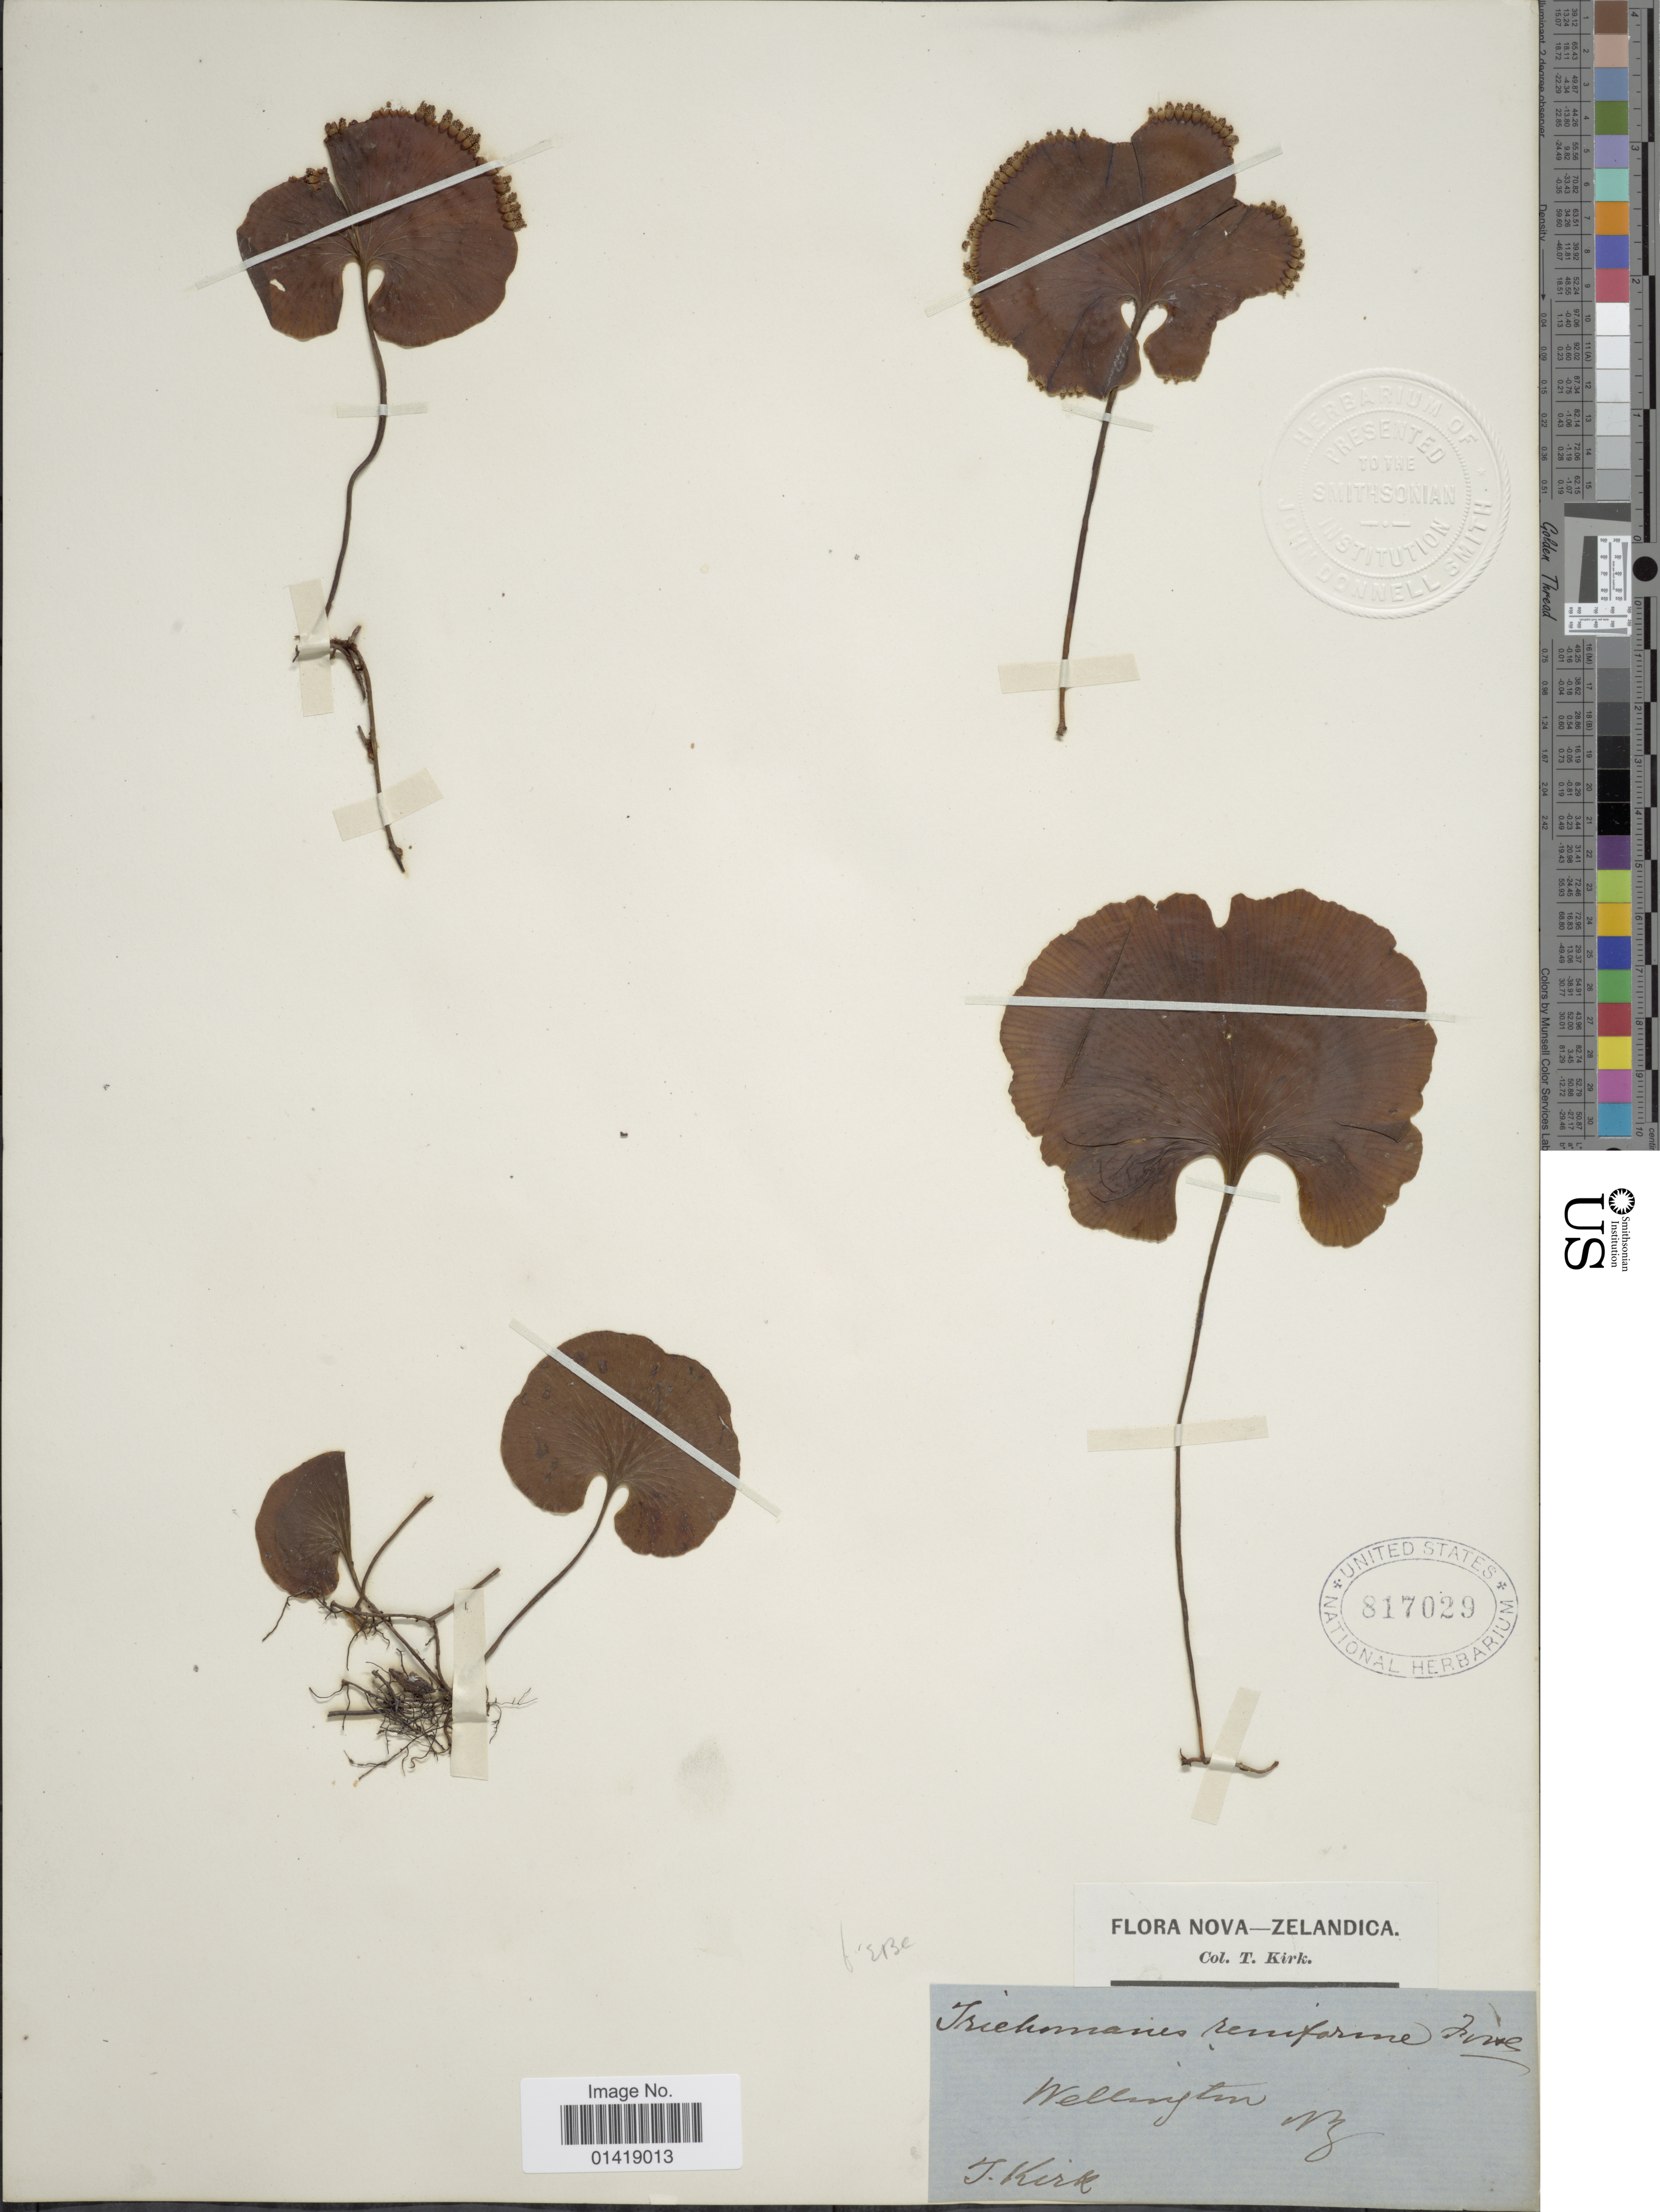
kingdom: Plantae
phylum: Tracheophyta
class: Polypodiopsida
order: Hymenophyllales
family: Hymenophyllaceae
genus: Hymenophyllum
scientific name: Hymenophyllum nephrophyllum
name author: Ebihara & K. Iwats.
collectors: T. Kirk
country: New Zealand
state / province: Wellington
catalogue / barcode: US 817029